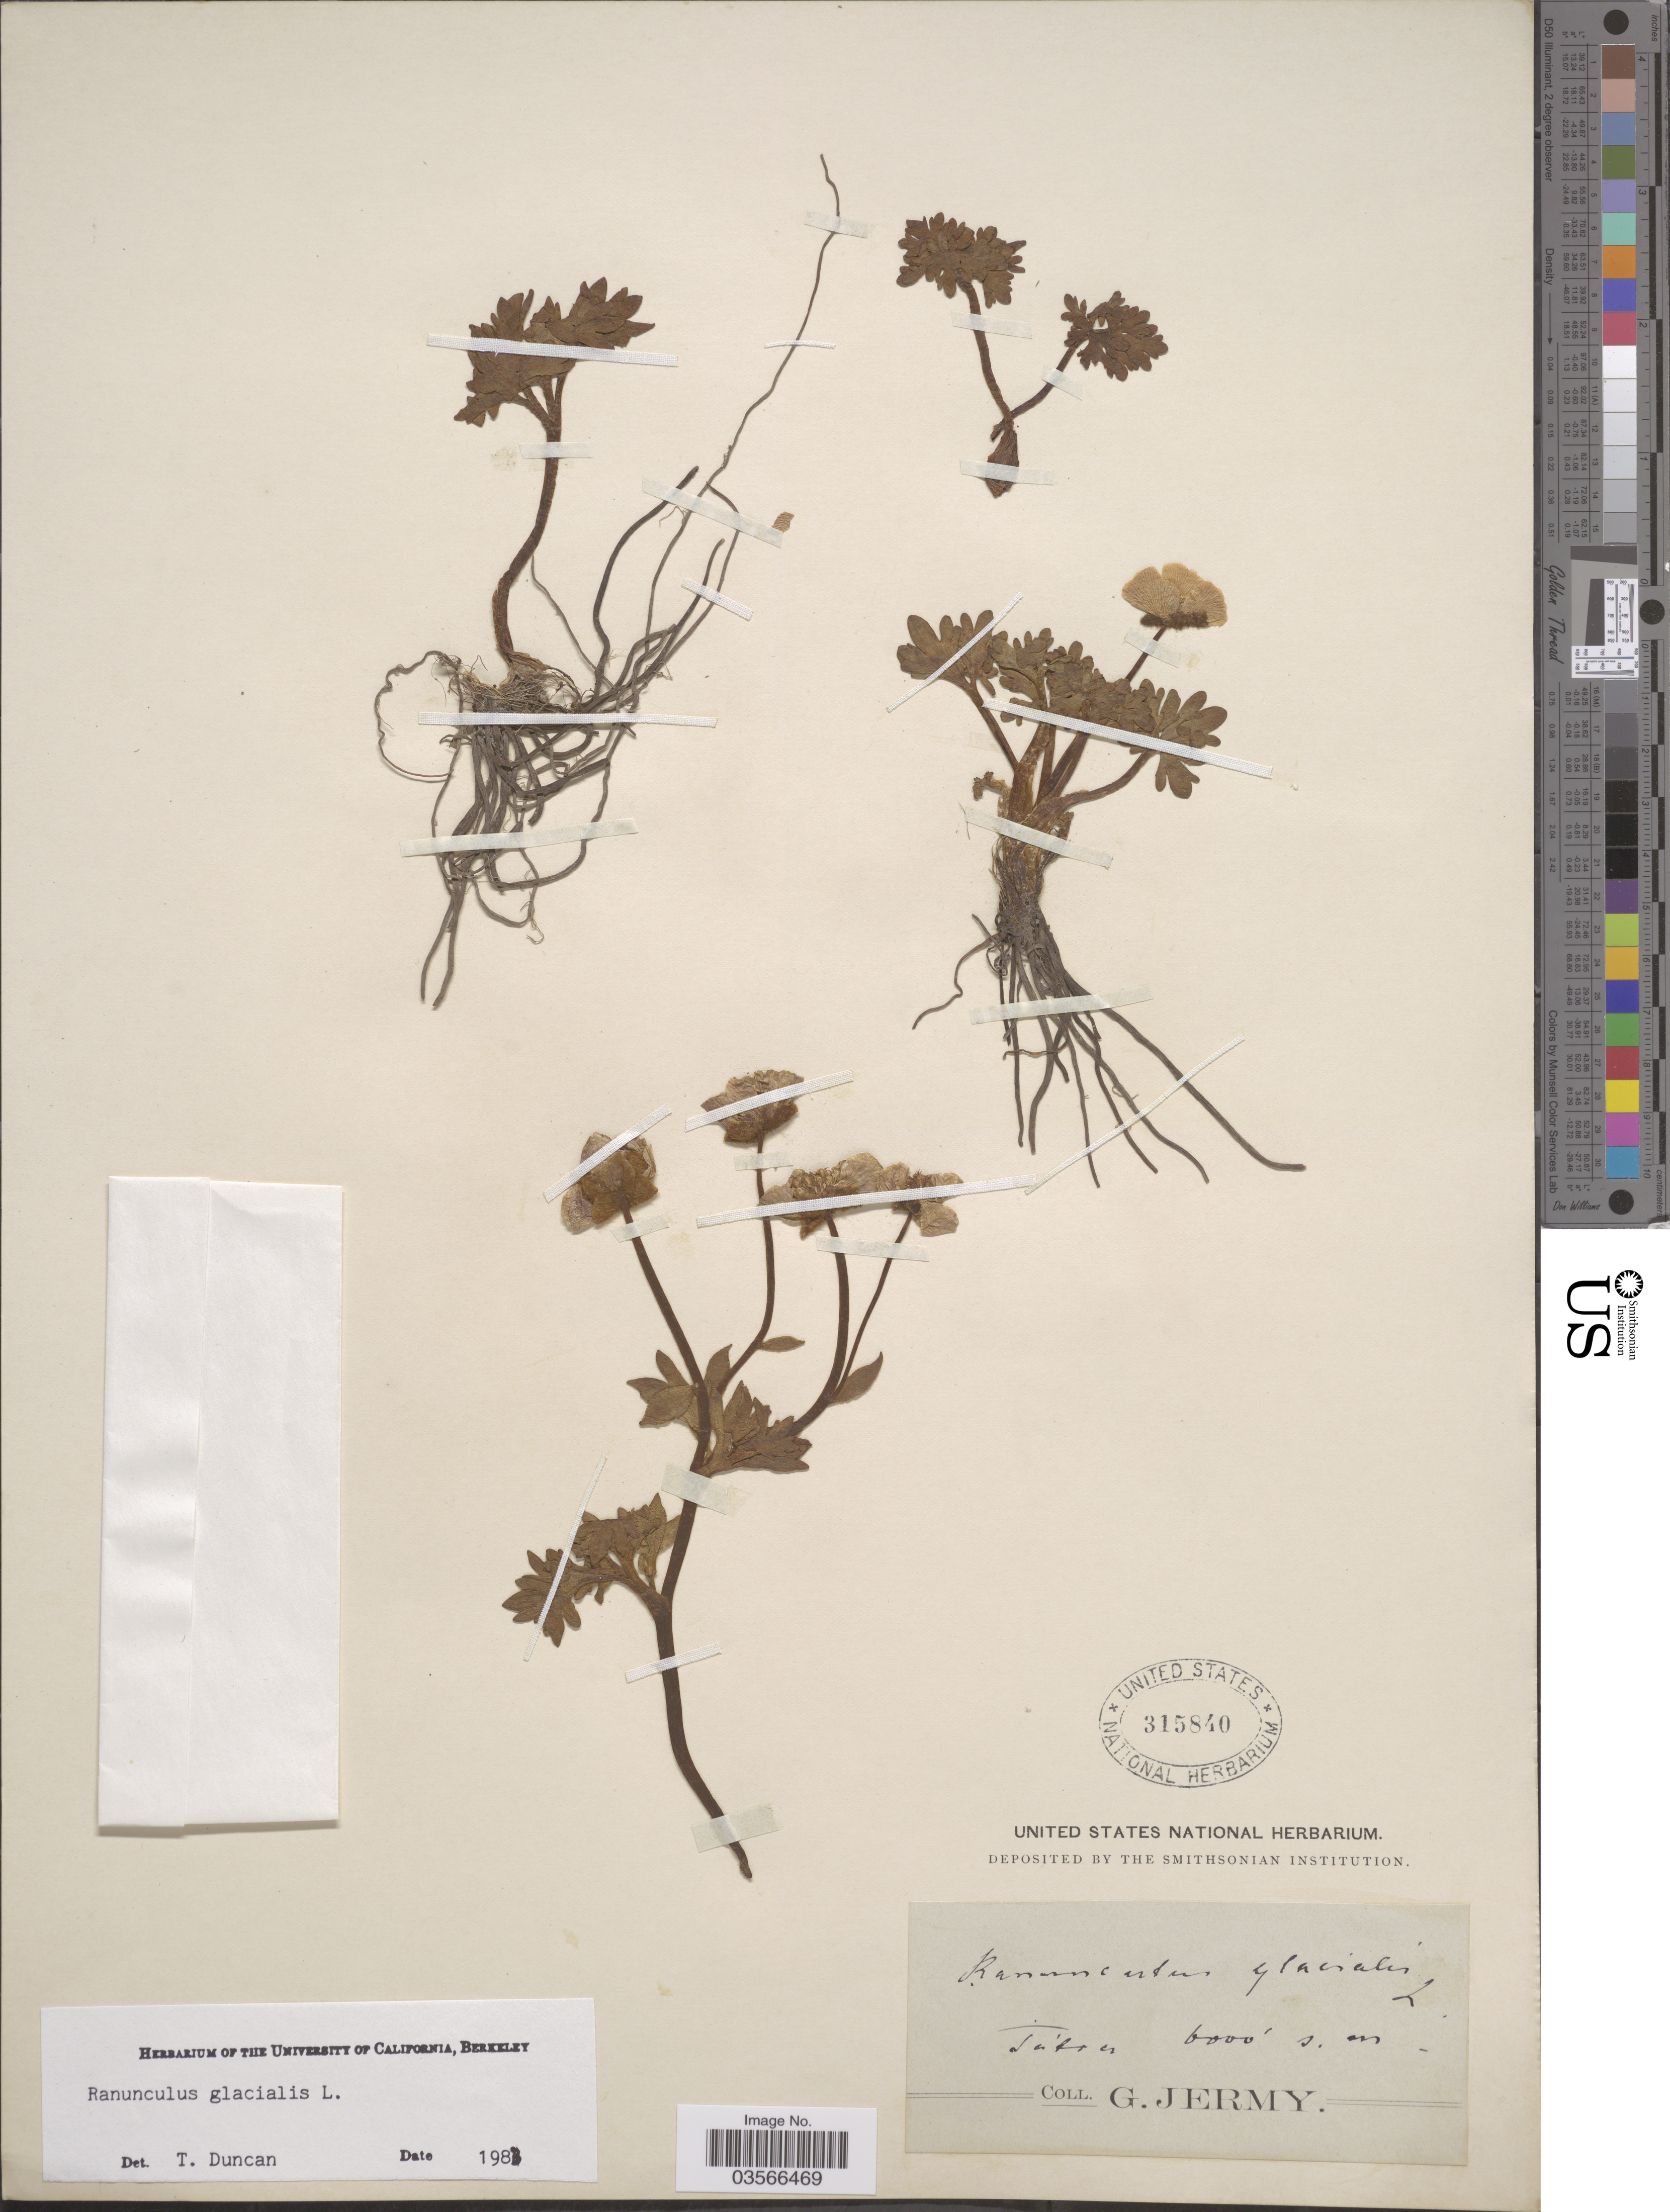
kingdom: Plantae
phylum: Tracheophyta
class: Magnoliopsida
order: Ranunculales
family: Ranunculaceae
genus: Ranunculus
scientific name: Ranunculus glacialis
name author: L.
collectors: G. Jermy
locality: Tatra.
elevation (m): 1829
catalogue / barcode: US 315840